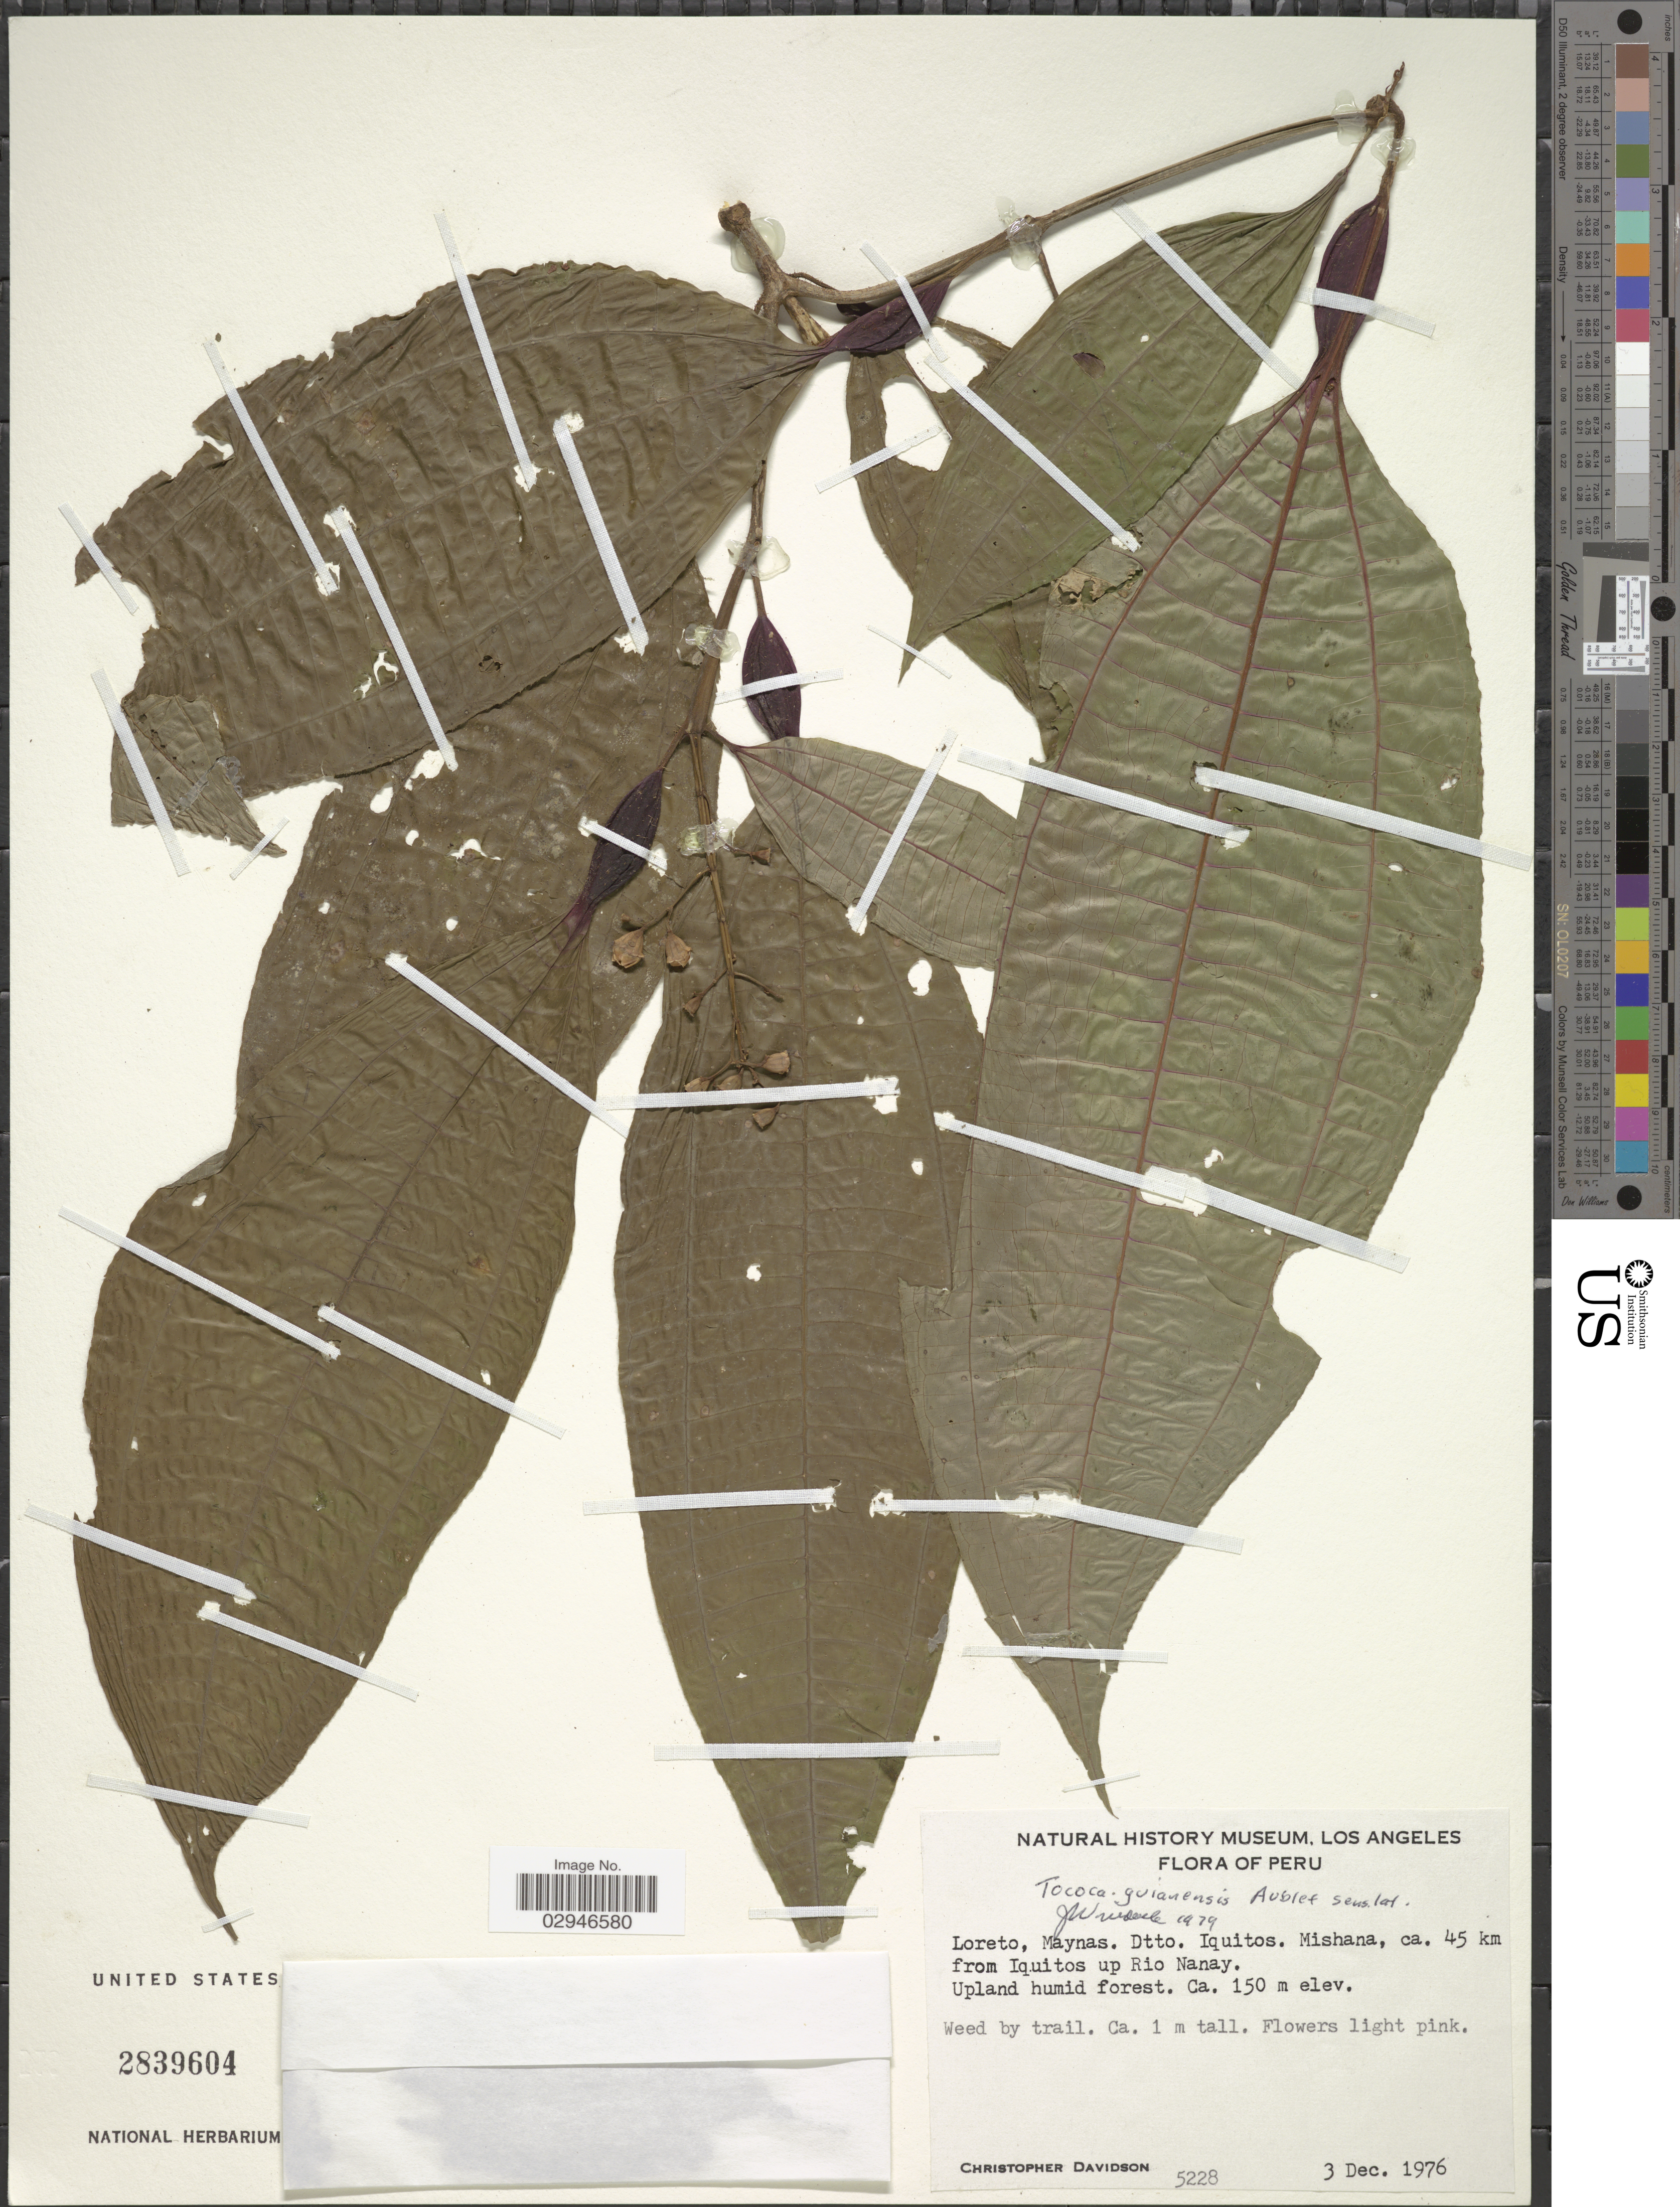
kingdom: Plantae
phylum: Tracheophyta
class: Magnoliopsida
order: Myrtales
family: Melastomataceae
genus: Tococa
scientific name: Tococa guianensis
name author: Aubl.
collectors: C. Davidson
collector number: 5228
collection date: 1976-12-03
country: Peru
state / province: Loreto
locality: Maynas, Dtto. Iquitos, Mishana, ca. 45 km from Iquitos up Rio Nanay.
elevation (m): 150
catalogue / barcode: US 2839604